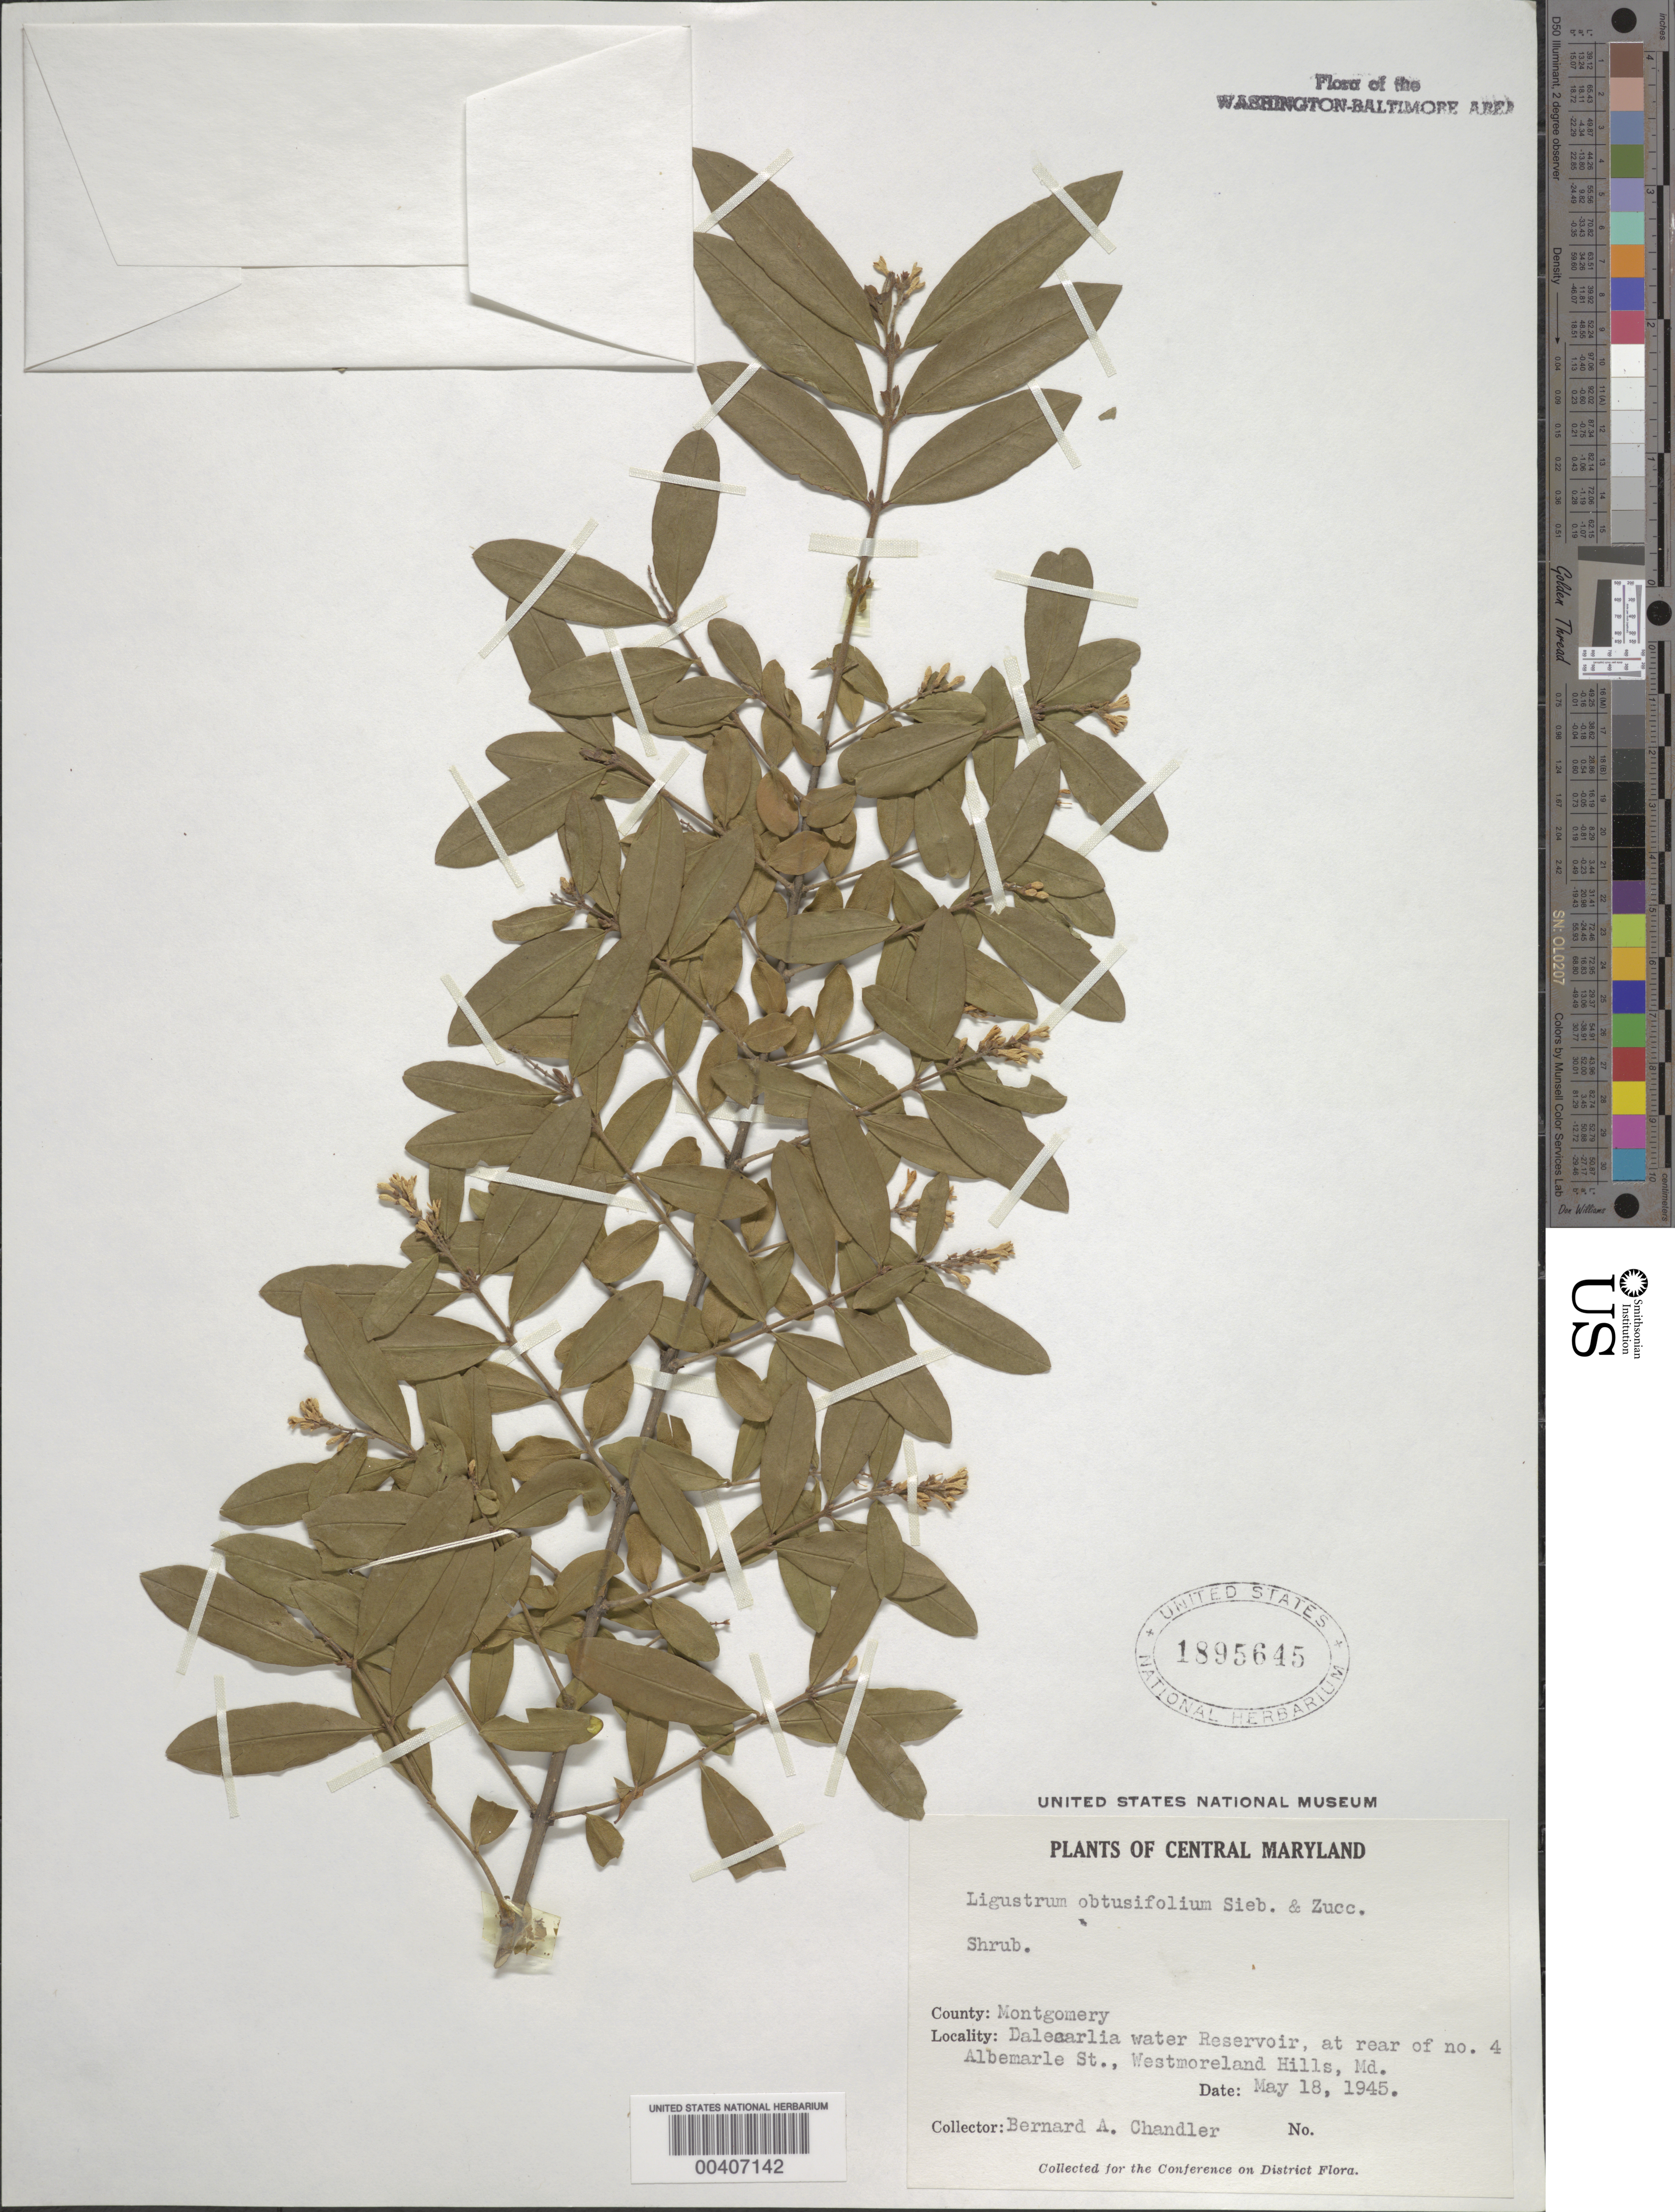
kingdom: Plantae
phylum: Tracheophyta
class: Magnoliopsida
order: Lamiales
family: Oleaceae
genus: Ligustrum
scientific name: Ligustrum obtusifolium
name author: Siebert & Zucc.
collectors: B. Chandler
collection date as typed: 18 May 1945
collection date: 1945-05-18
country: United States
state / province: Maryland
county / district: Montgomery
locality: Dalecarlia Water Reservoir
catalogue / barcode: US 1895645